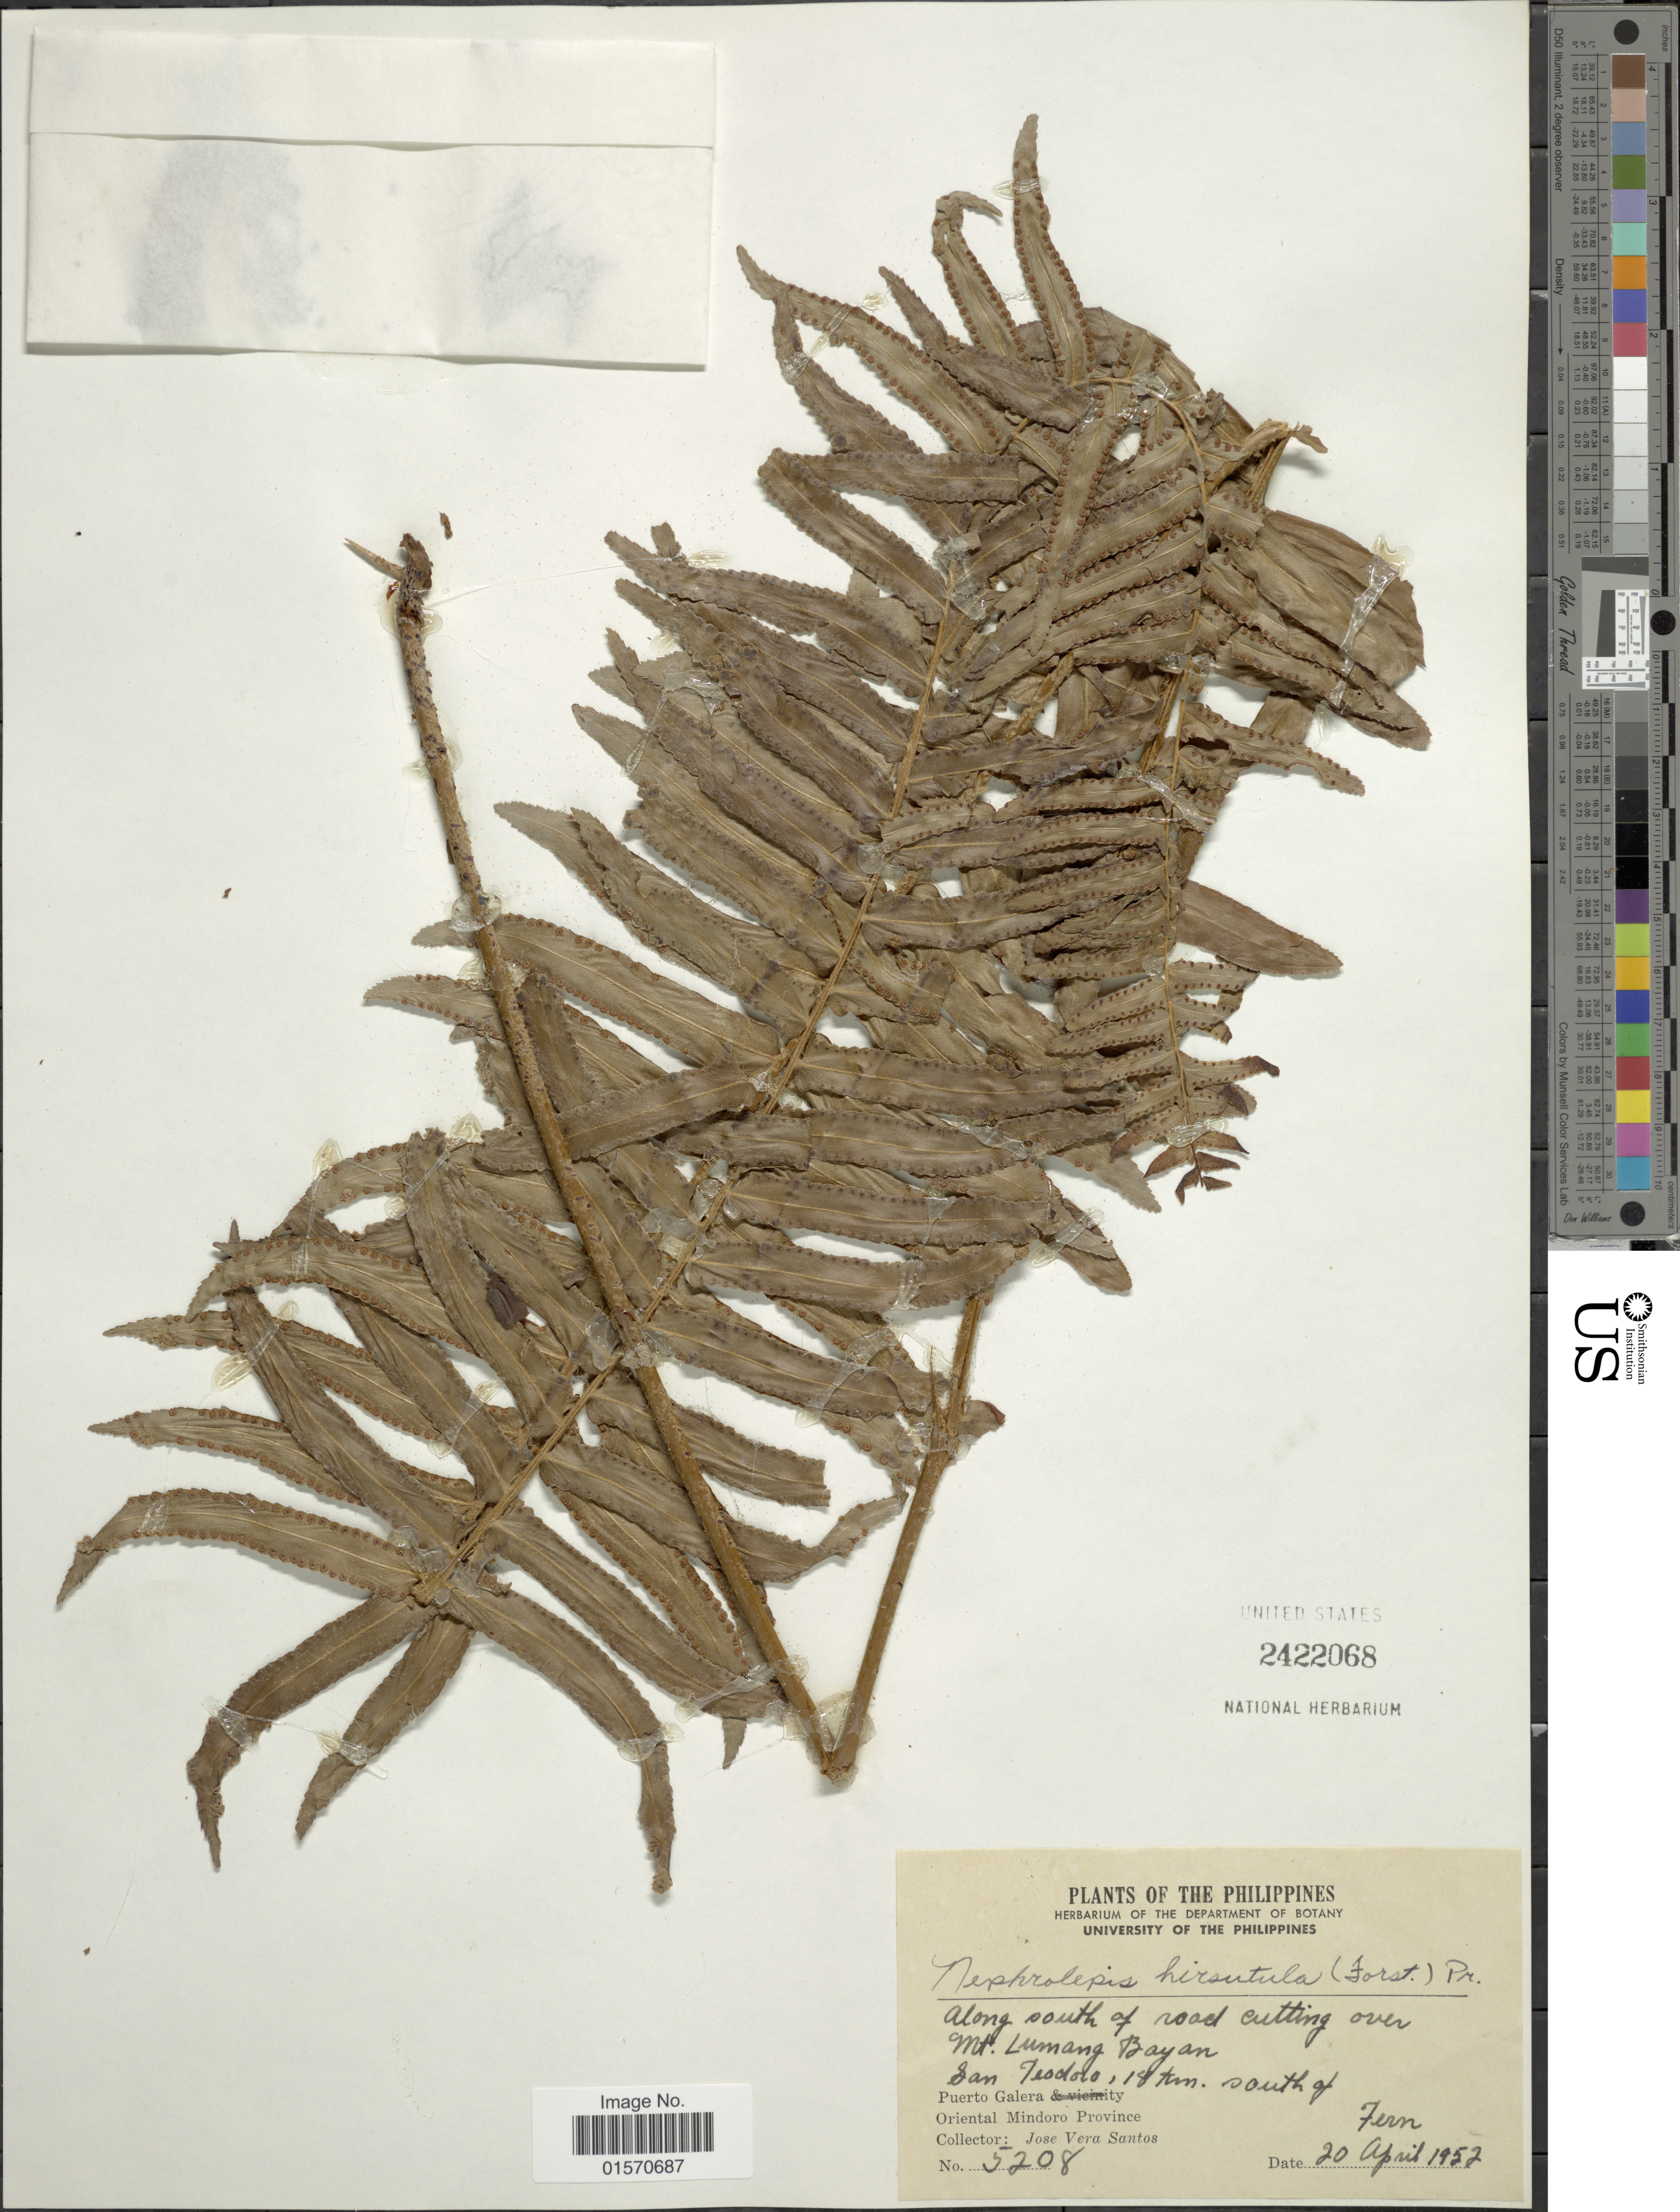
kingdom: Plantae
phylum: Tracheophyta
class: Polypodiopsida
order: Polypodiales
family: Nephrolepidaceae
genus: Nephrolepis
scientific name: Nephrolepis multiflora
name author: (Roxb.) F.M. Jarrett ex C.V. Morton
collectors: J. Santos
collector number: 5208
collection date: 1957-04-20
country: Philippines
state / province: Mimaropa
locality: Along south of road cutting over Mt. Lumang Bayan. San Teodoro, 18 km. south of Puerto Galera. Oriental Mindoro Province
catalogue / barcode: US 2422068